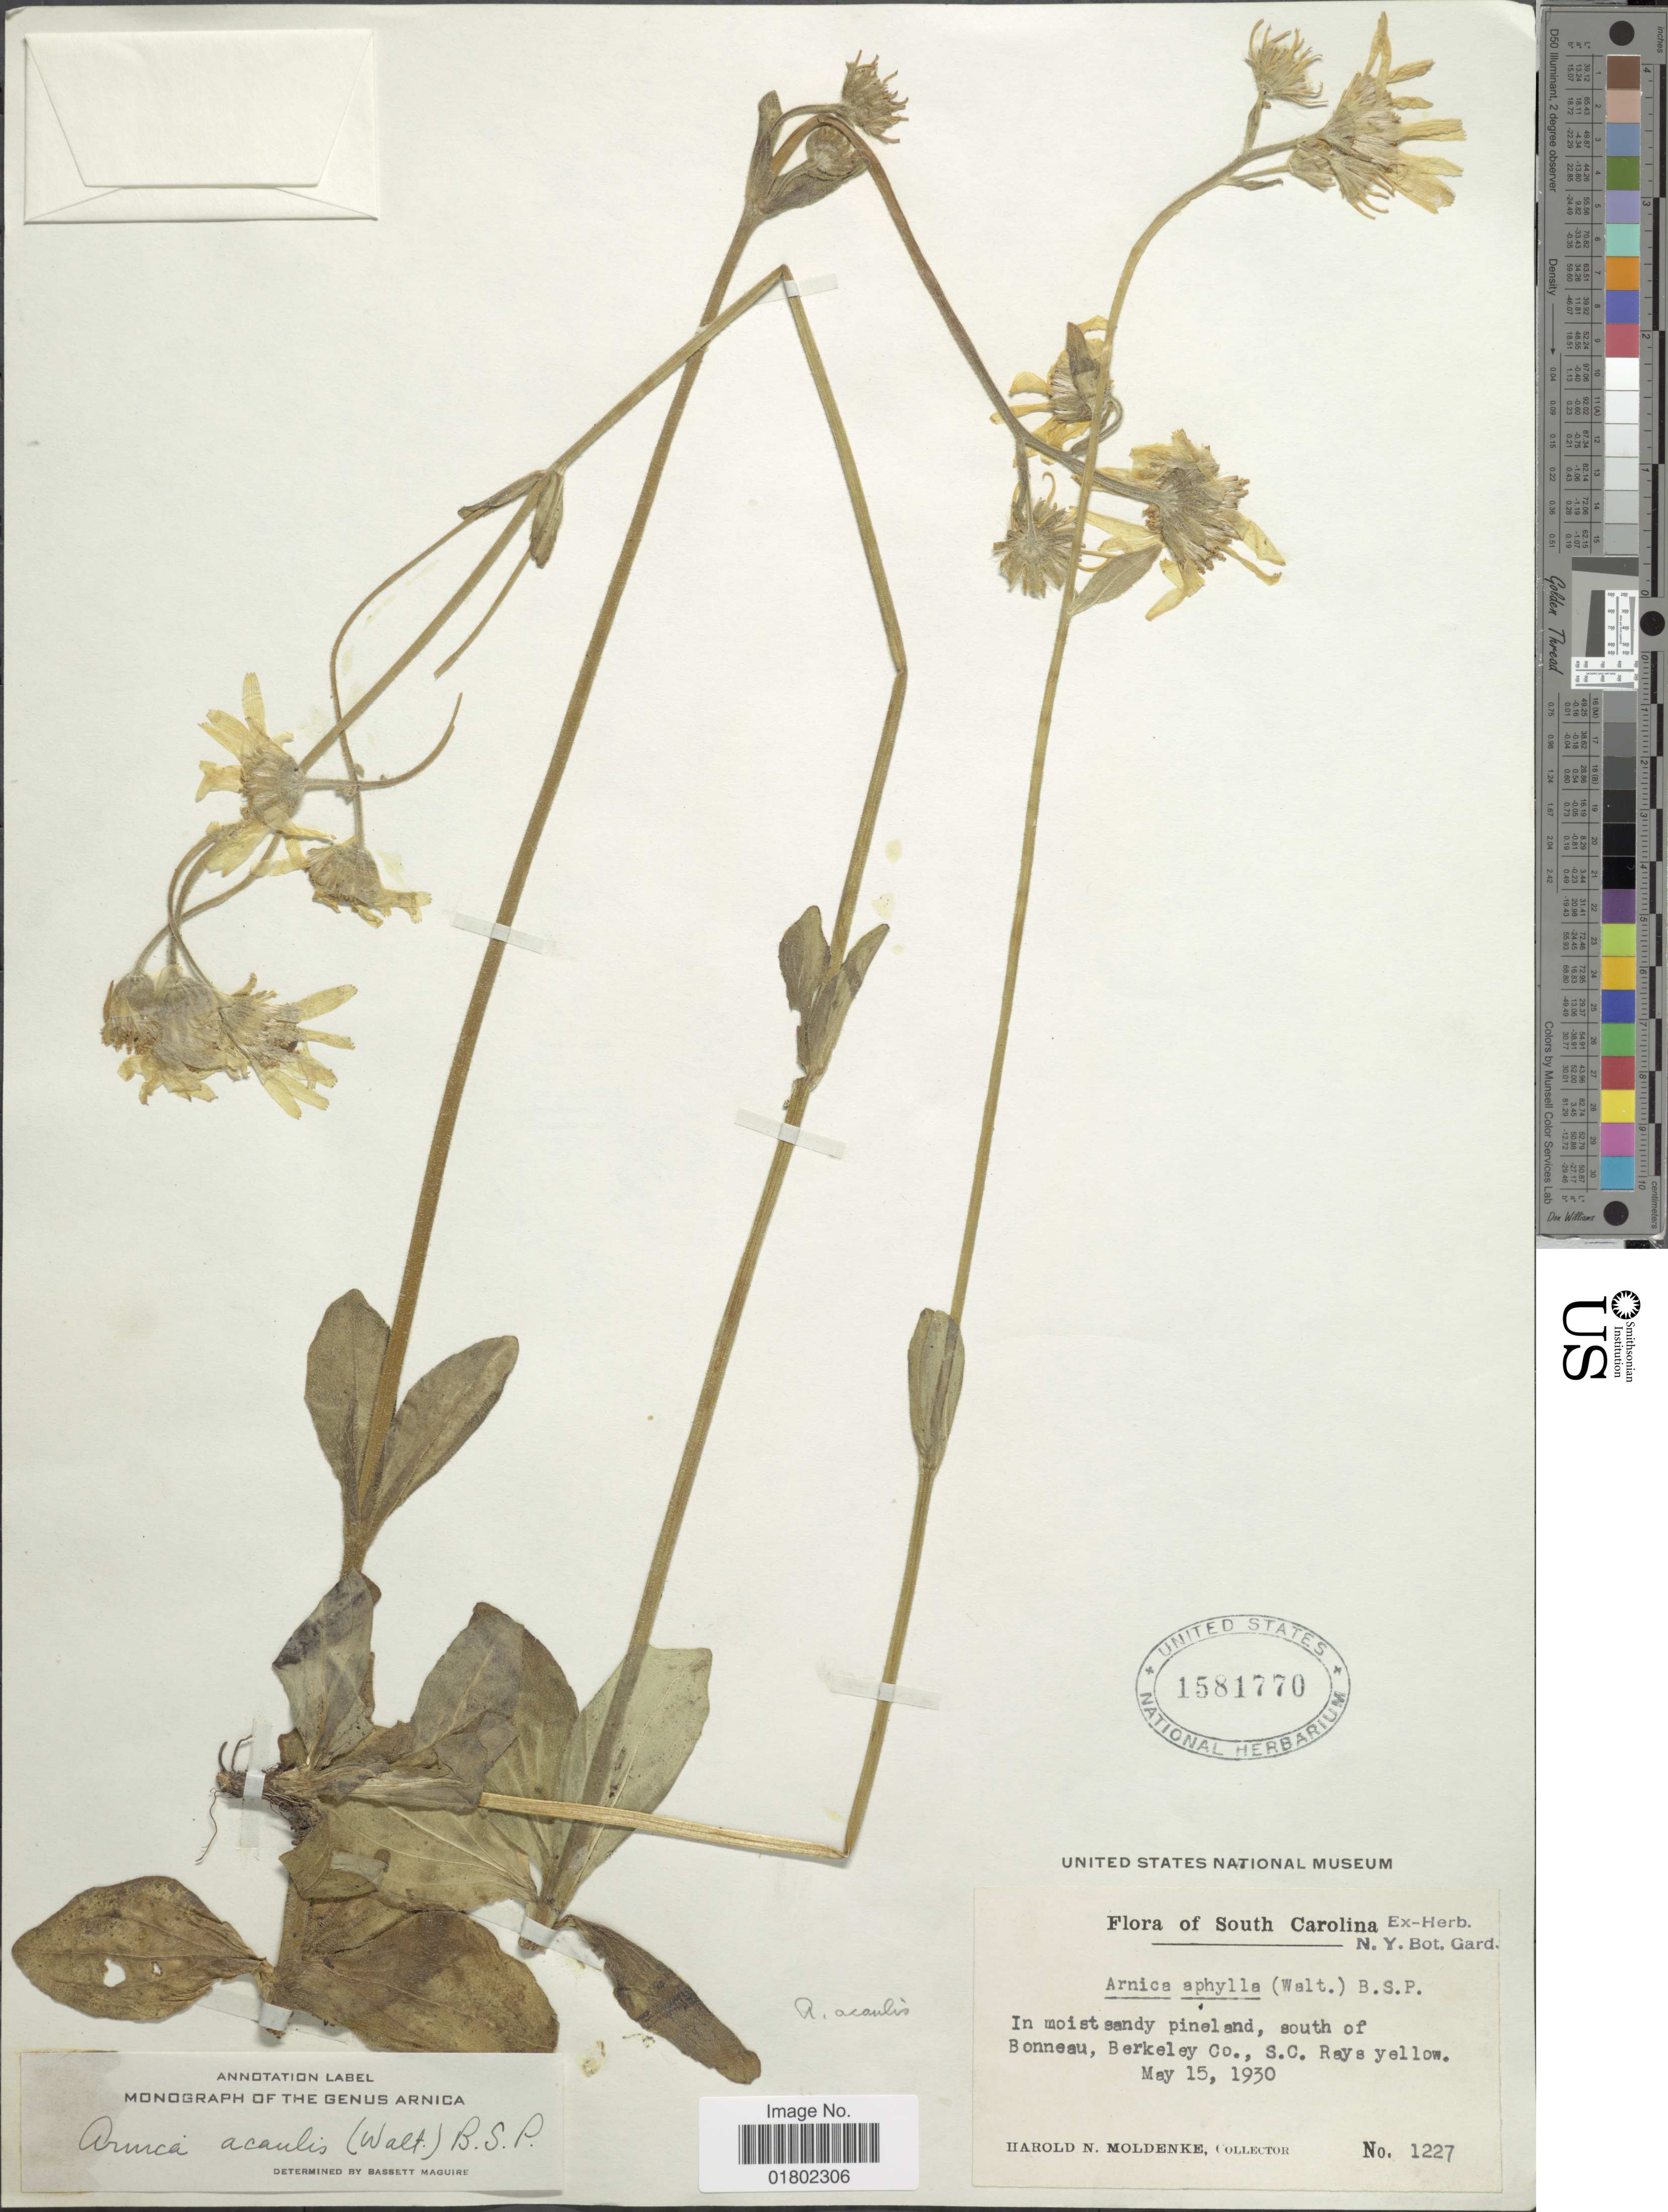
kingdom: Plantae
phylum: Tracheophyta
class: Magnoliopsida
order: Asterales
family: Asteraceae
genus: Arnica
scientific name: Arnica acaulis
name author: (Walter) Britton, Stearns & Poggenb.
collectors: H. N. Moldenke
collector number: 1227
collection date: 1930-05-15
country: United States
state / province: South Carolina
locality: South of Bonneau, Berkeley Co.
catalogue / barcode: US 1581770